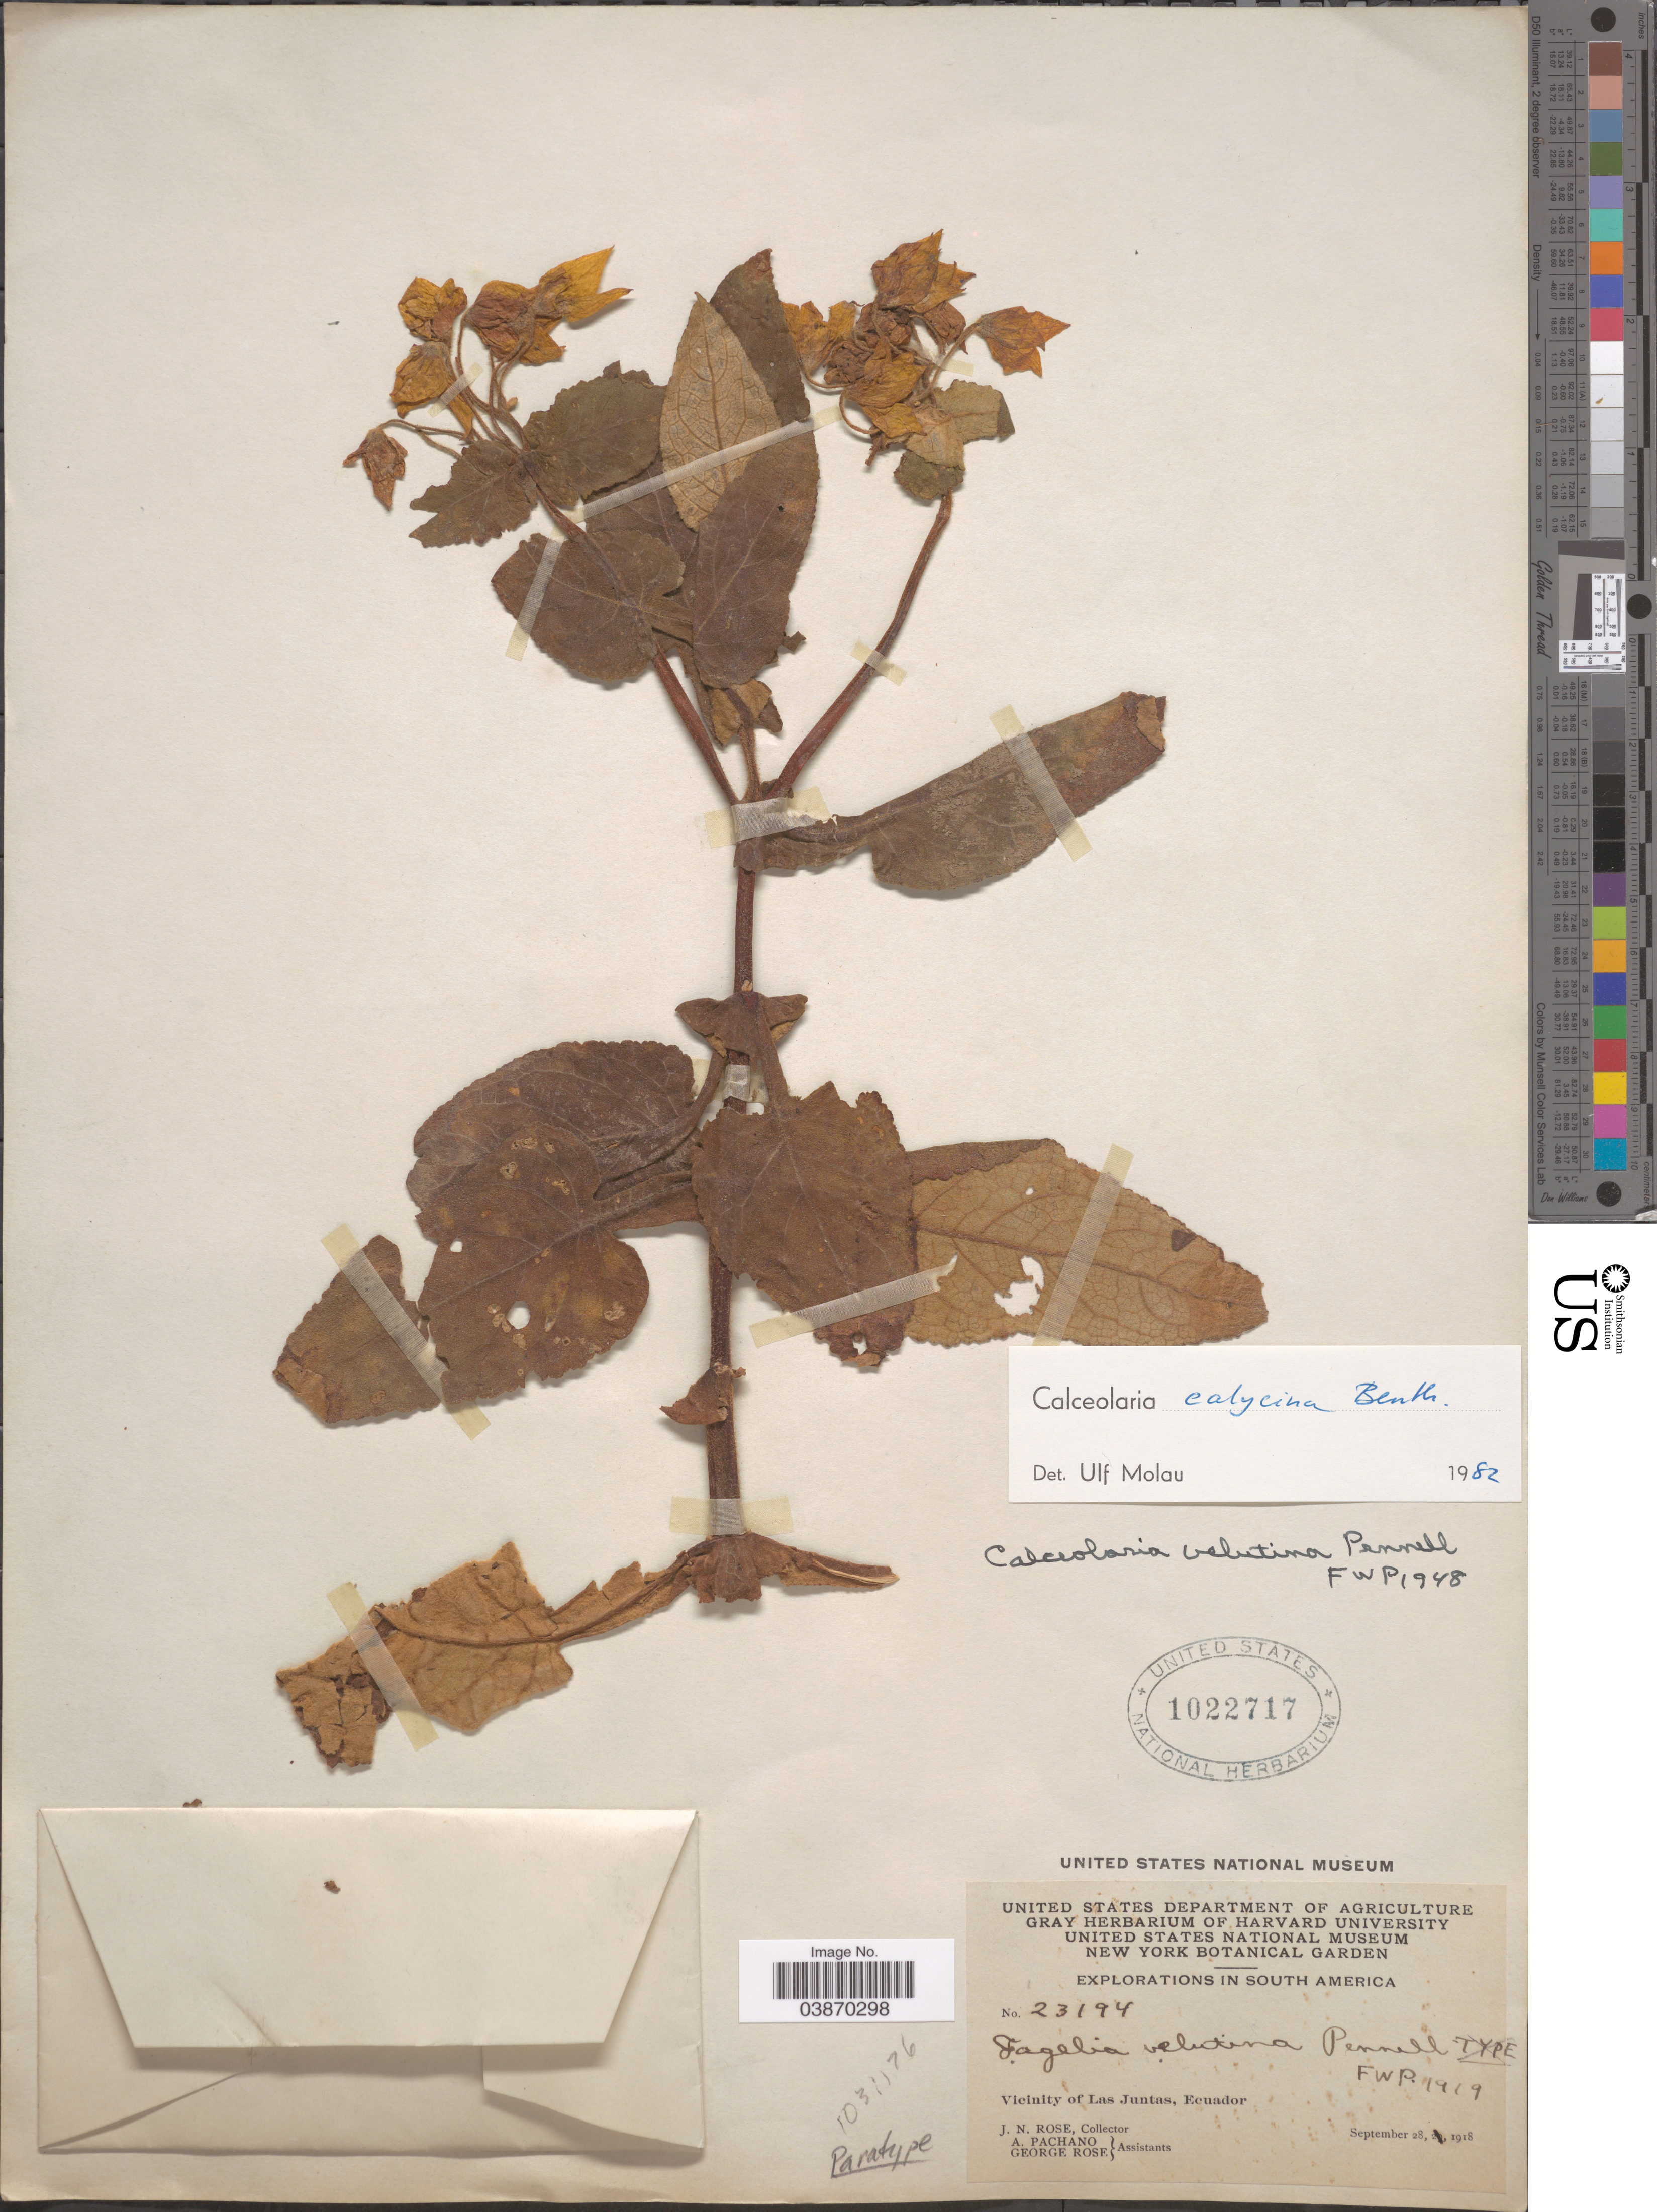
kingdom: Plantae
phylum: Tracheophyta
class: Magnoliopsida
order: Lamiales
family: Calceolariaceae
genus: Calceolaria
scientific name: Calceolaria calycina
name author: Benth.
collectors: J. N. Rose, A. Pachano & G. Rose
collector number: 23194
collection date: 1918-09-28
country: Ecuador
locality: Vicinity of Las Juntas.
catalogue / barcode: US 1022717